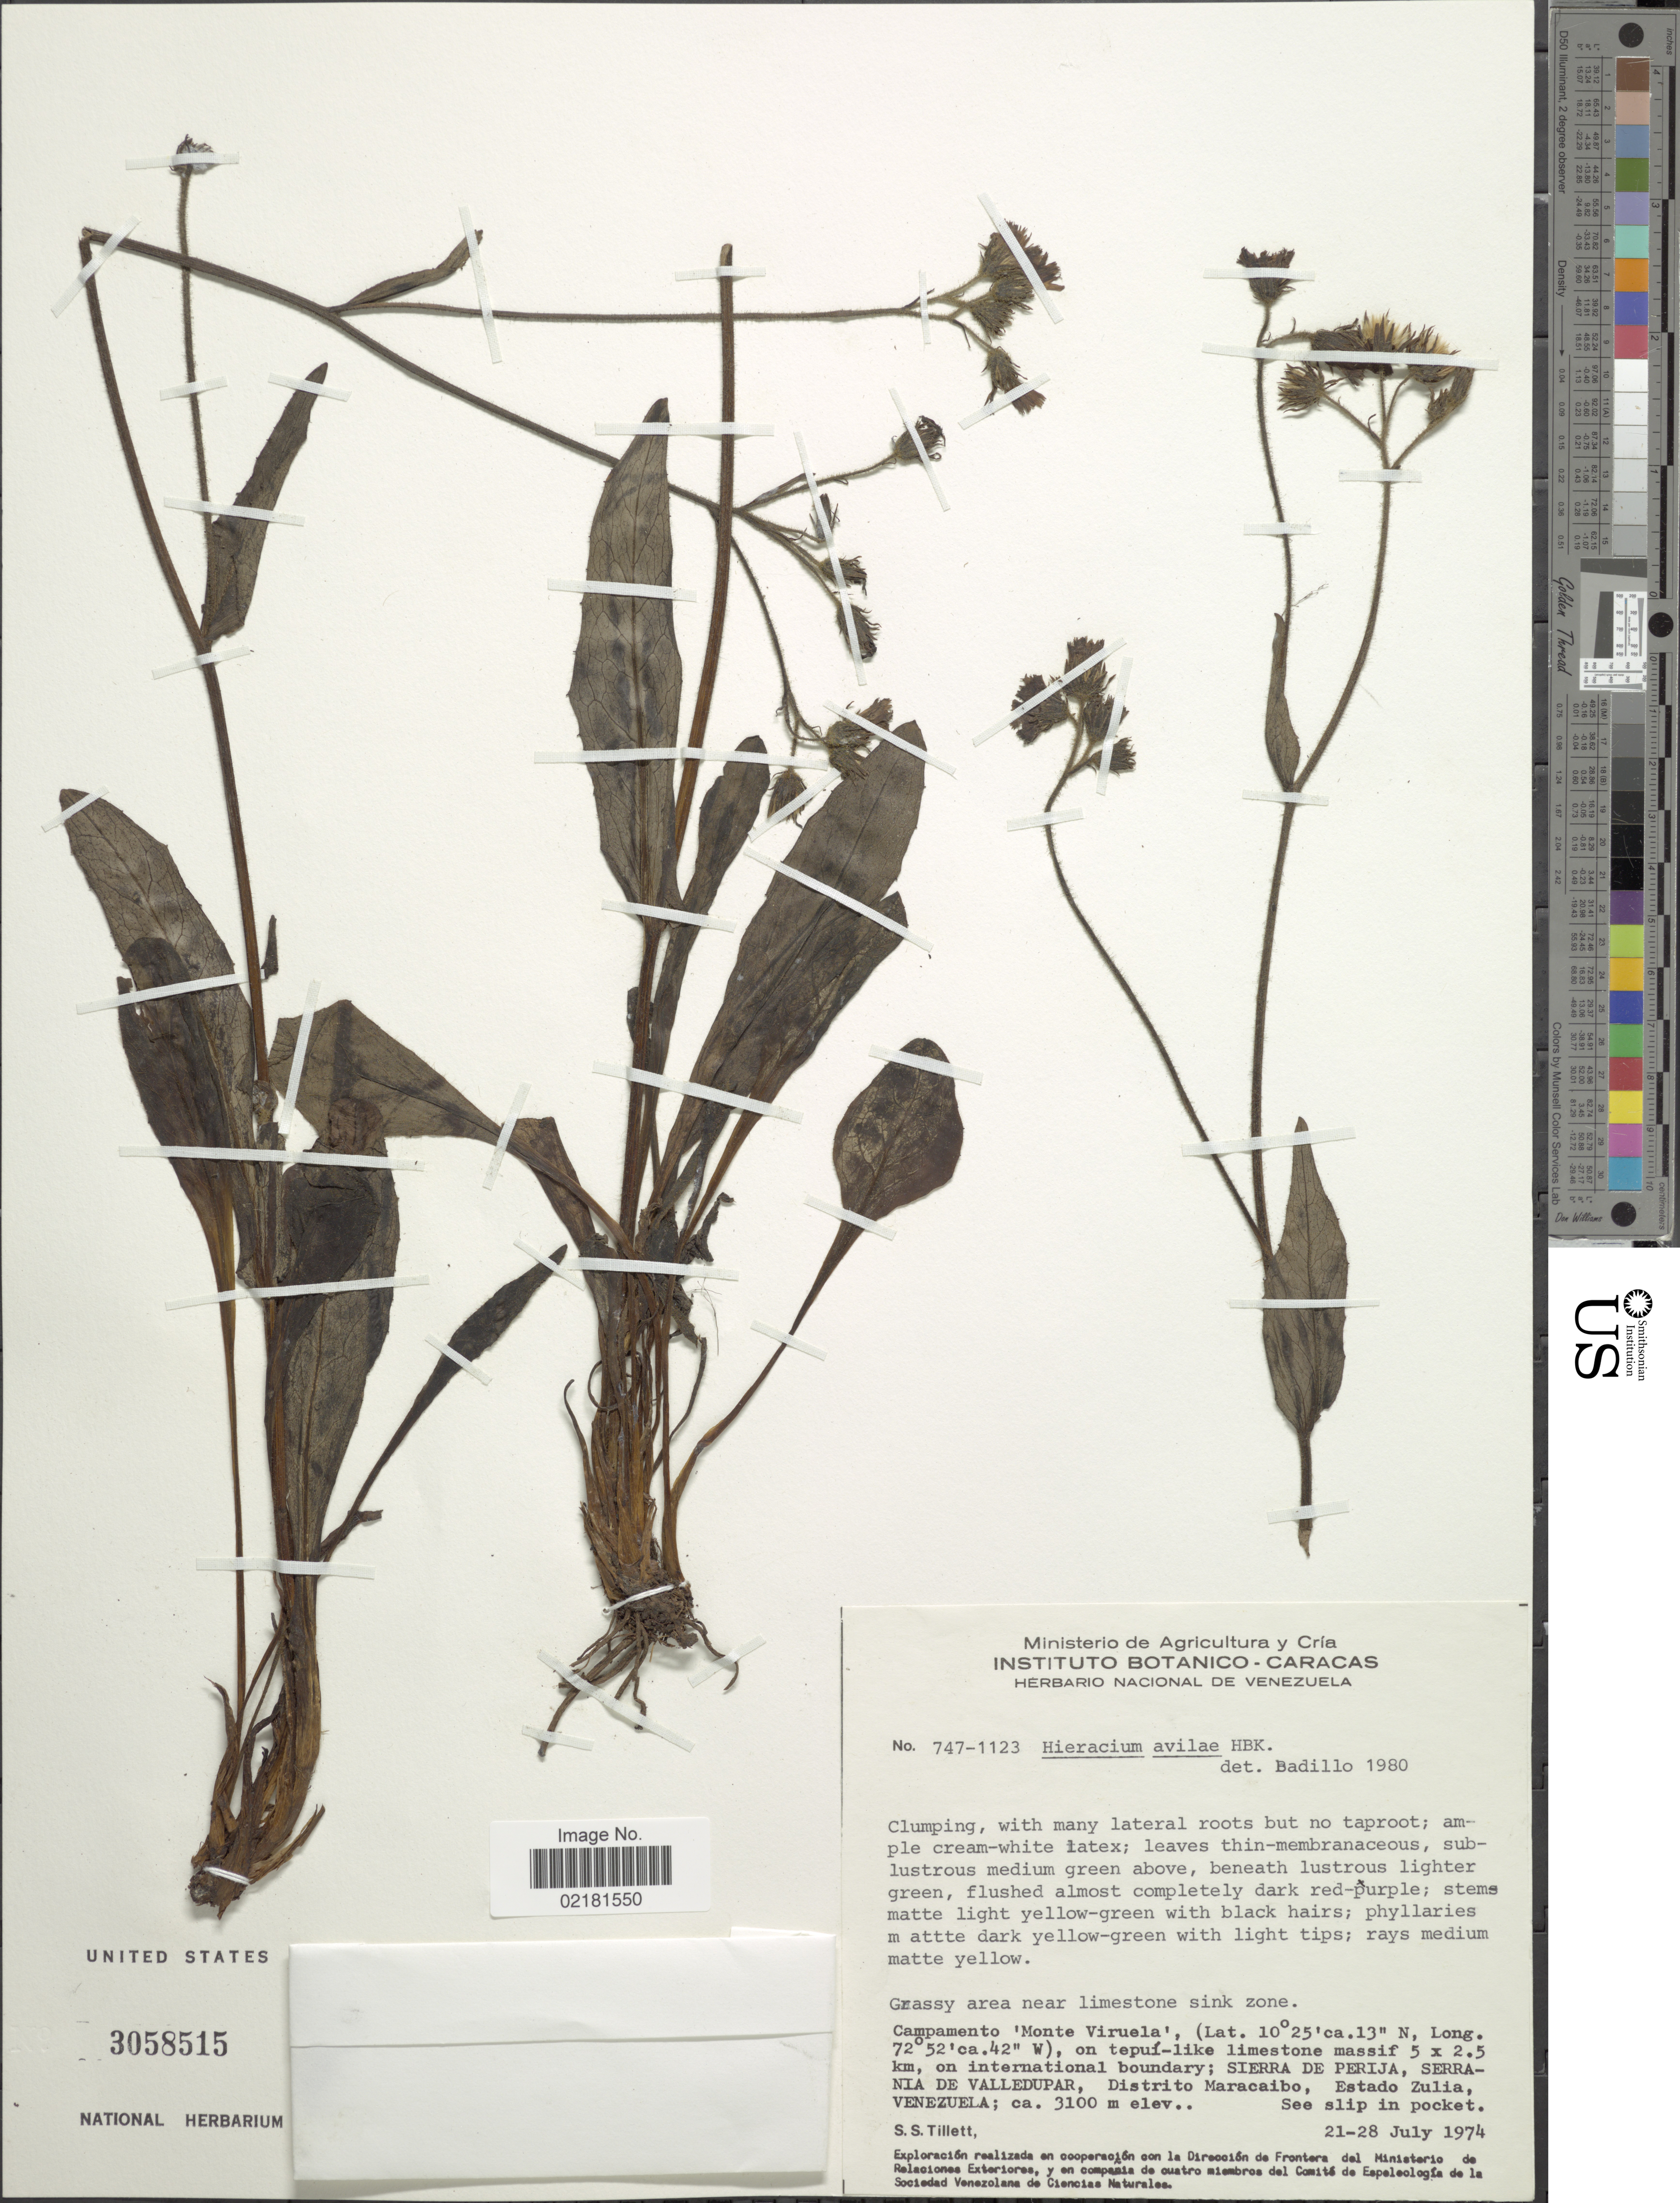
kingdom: Plantae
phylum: Tracheophyta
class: Magnoliopsida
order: Asterales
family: Asteraceae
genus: Hieracium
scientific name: Hieracium avilae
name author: Kunth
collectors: S. S. Tillett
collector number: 747-1123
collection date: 1974-07-21/1974-07-28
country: Venezuela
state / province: Zulia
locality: Campamento 'Monte Viruela', on tpui-like limestone massif 5x2.5 km, on international boundary; Sierra de Perija, Serrania de Valledupar, Distrito Maracaibo.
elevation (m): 3100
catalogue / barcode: US 3058515